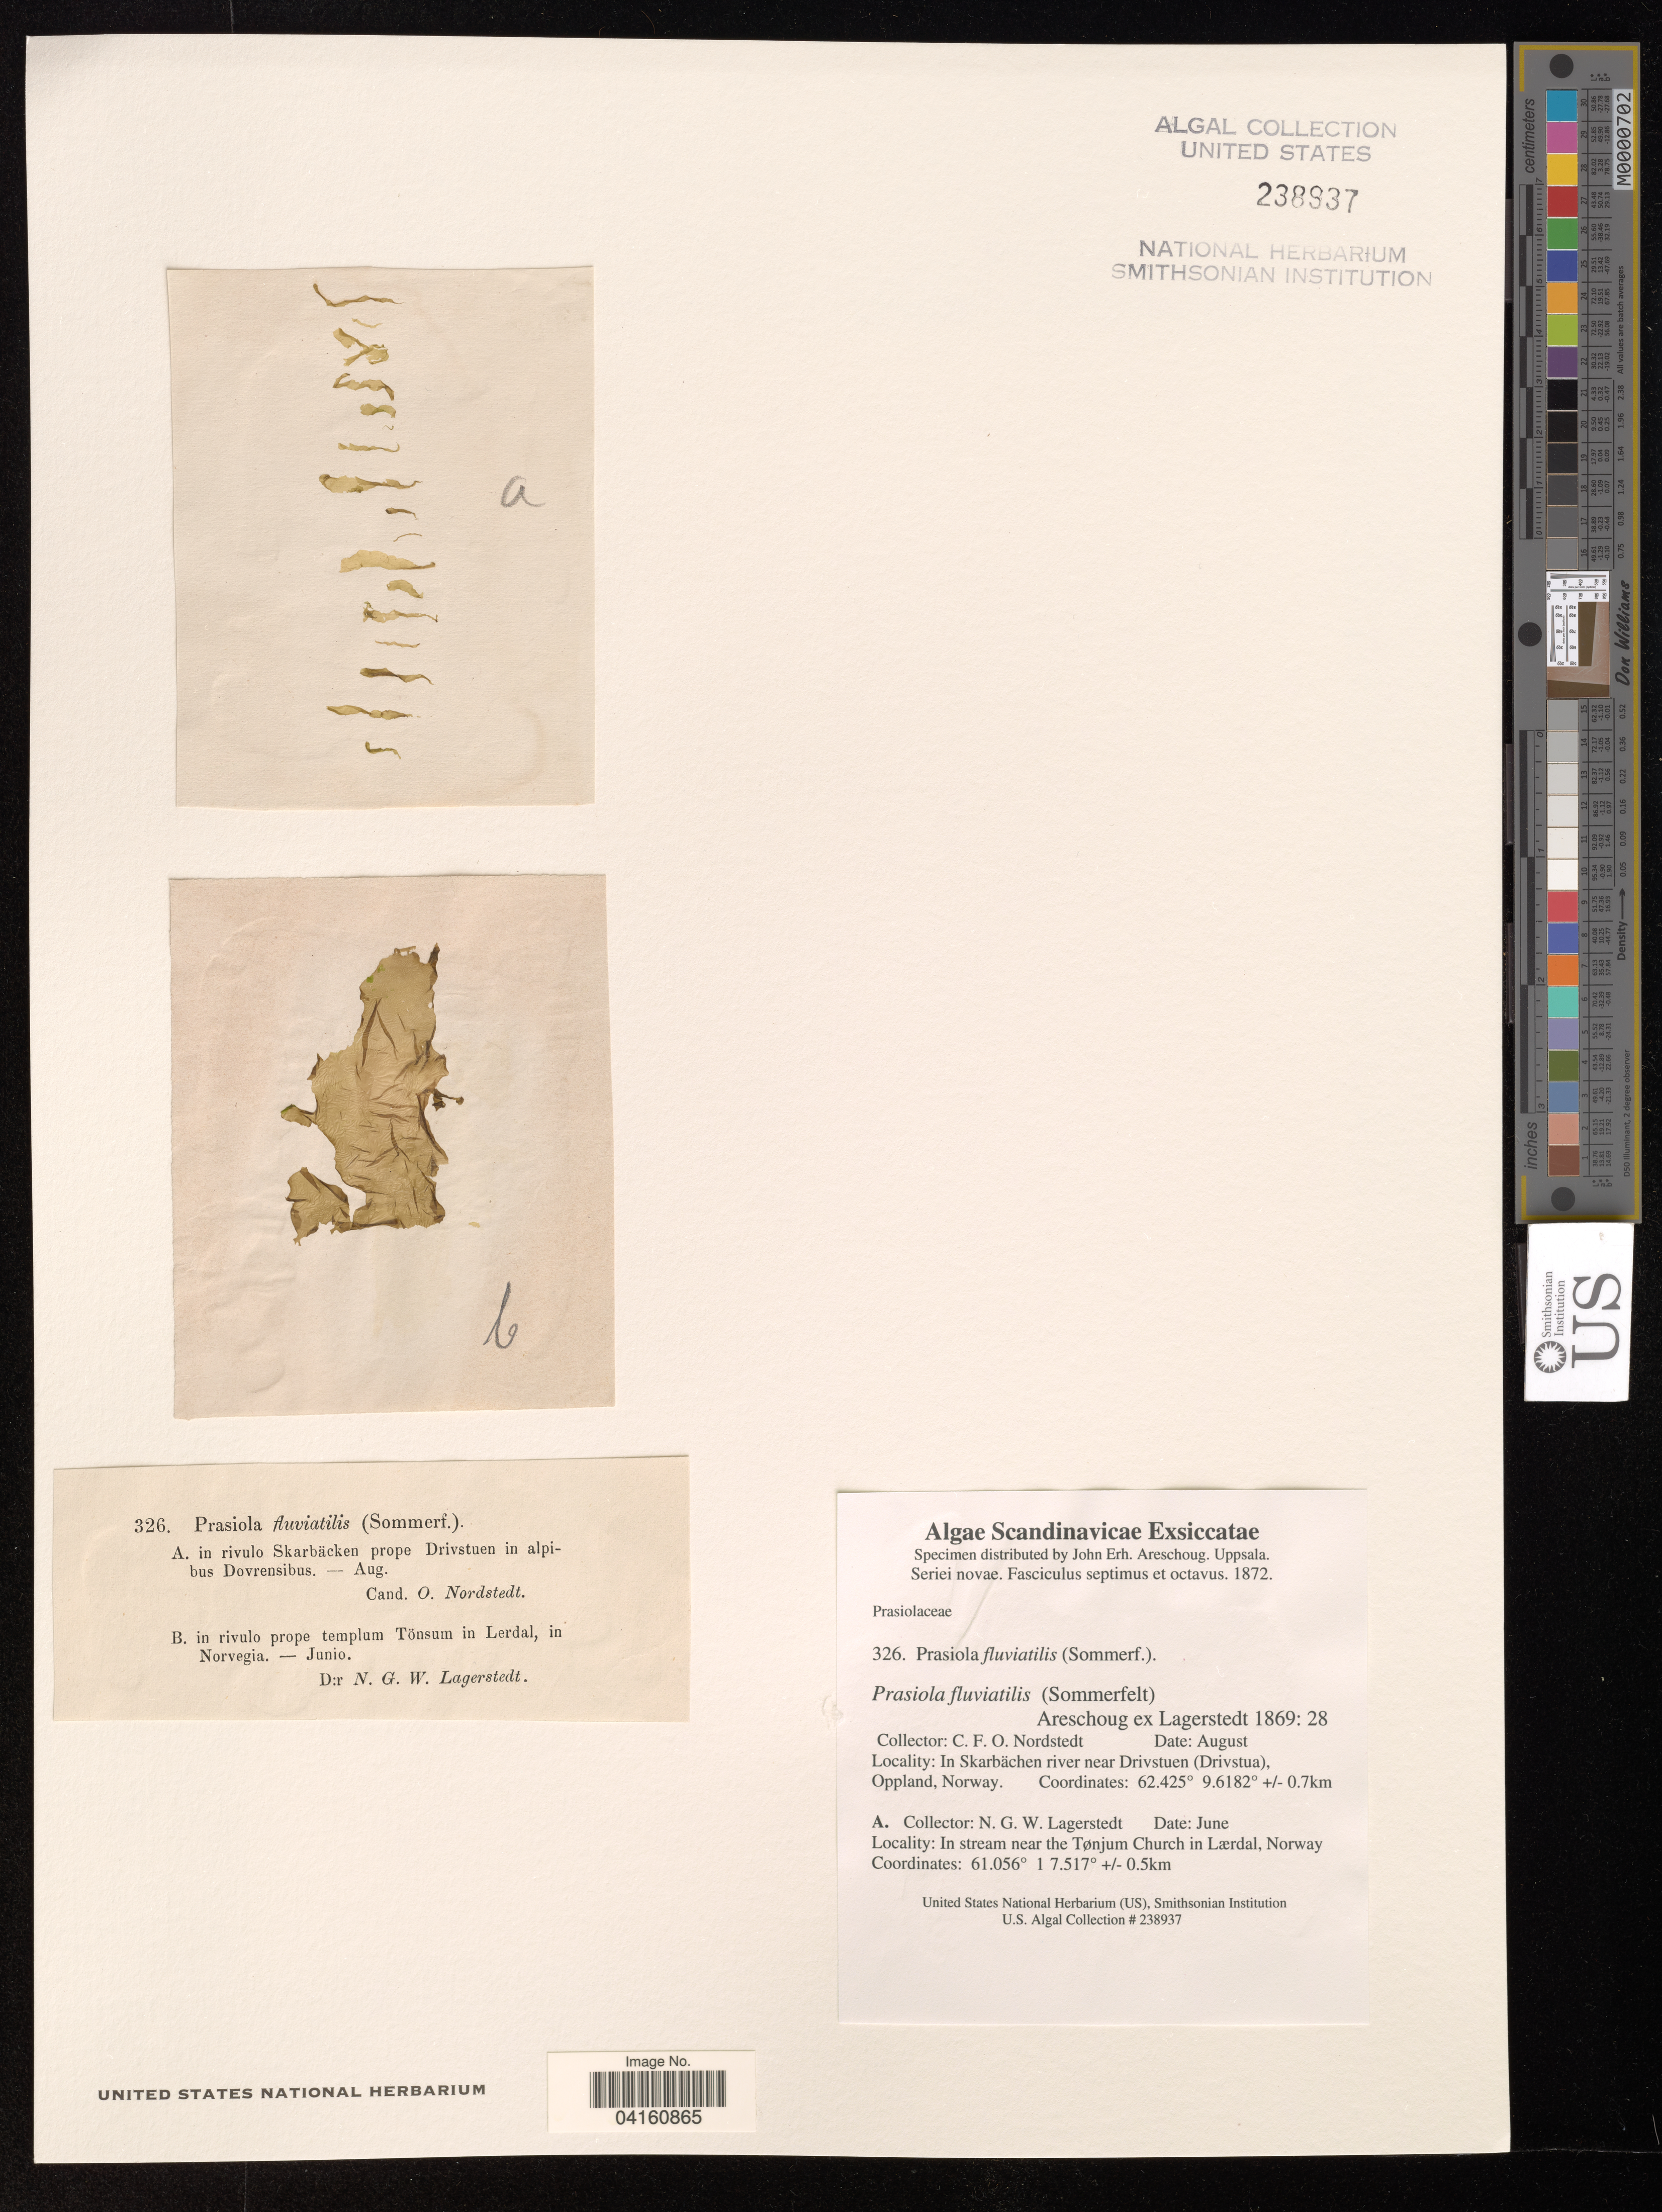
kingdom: Plantae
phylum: Chlorophyta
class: Trebouxiophyceae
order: Prasiolales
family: Prasiolaceae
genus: Prasiola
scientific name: Prasiola fluviatilis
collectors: C. F. O. Nordstedt & N. Lagerstedt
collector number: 326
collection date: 1872-08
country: Norway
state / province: Oppland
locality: A. In Skarbachen river near Drivstuen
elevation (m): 1219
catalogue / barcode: US 238937